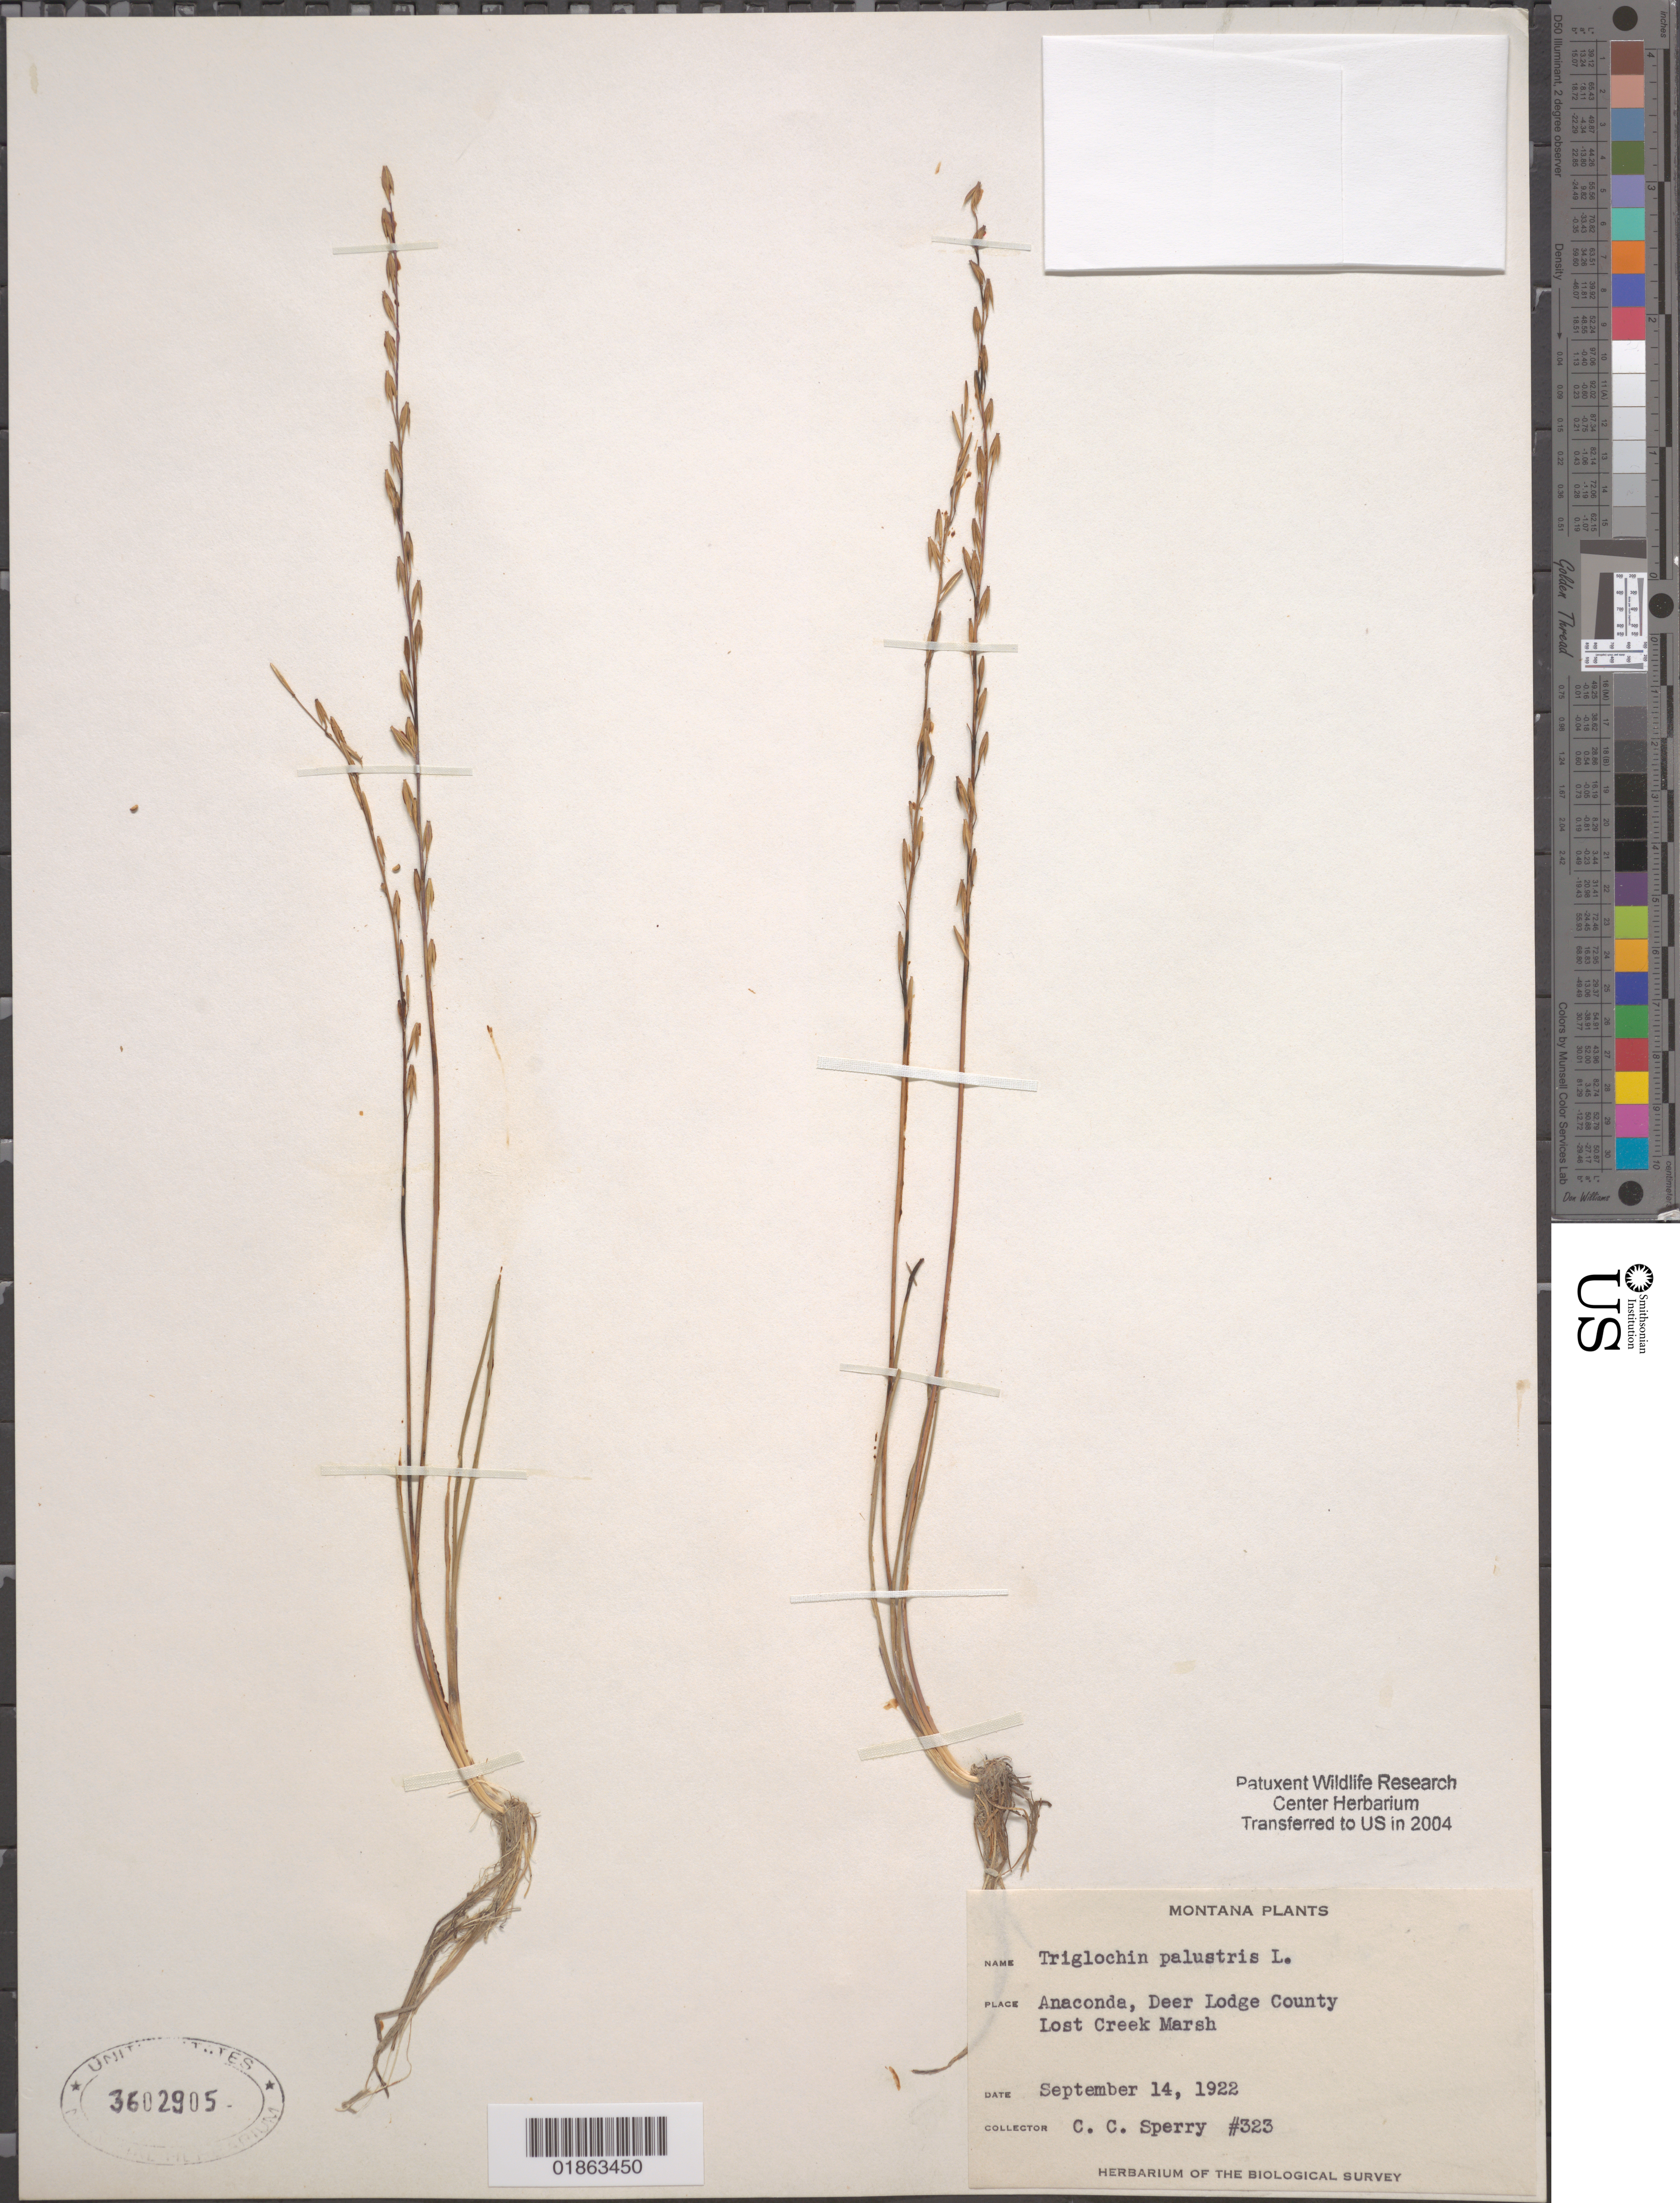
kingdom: Plantae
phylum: Tracheophyta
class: Liliopsida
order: Alismatales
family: Juncaginaceae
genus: Triglochin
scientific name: Triglochin palustris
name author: L.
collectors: C. C. Sperry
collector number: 323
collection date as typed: September 14, 1922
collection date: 1922-09-14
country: United States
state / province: Montana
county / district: Deer Lodge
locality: Anaconda, Lost Creek Marsh.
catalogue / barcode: US 3602905